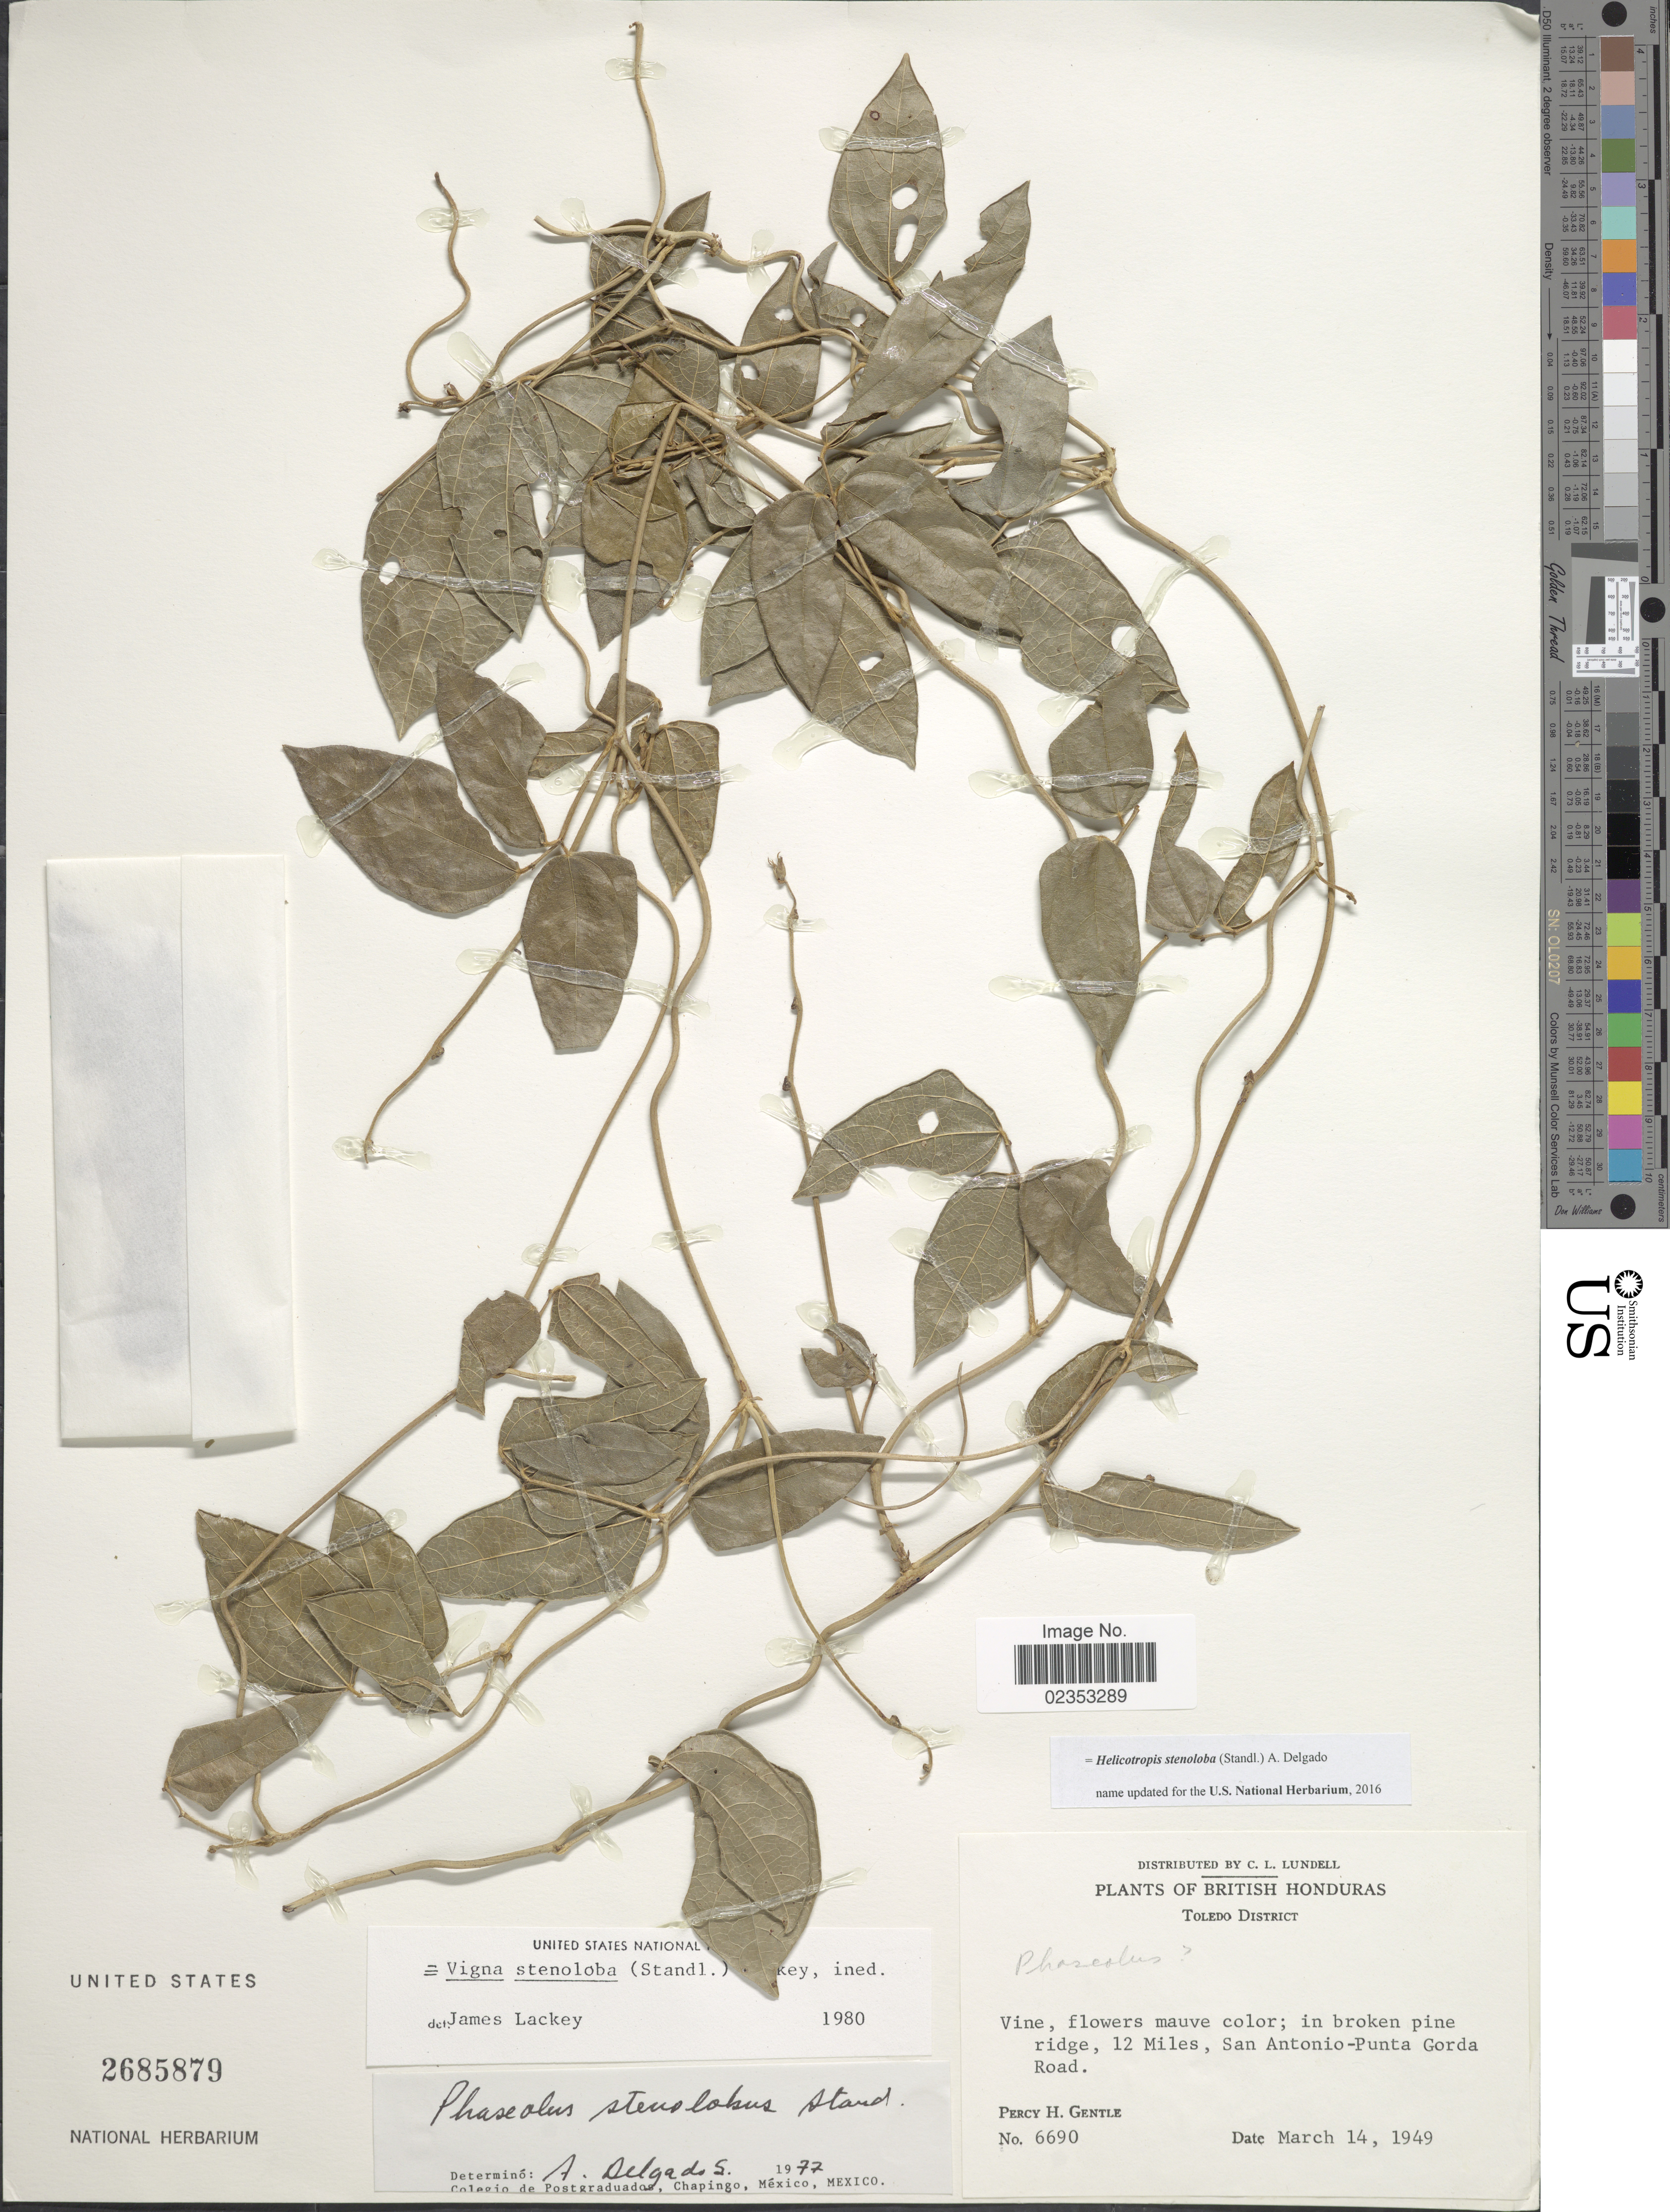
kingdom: Plantae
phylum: Tracheophyta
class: Magnoliopsida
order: Fabales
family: Fabaceae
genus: Helicotropis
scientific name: Helicotropis stenoloba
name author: (Standl.) A. Delgado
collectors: P. H. Gentle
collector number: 6690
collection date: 1949-03-14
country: Belize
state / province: Toledo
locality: British Honduras. 12 miles, San Antonio-Punta Gorda Road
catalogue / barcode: US 2685879